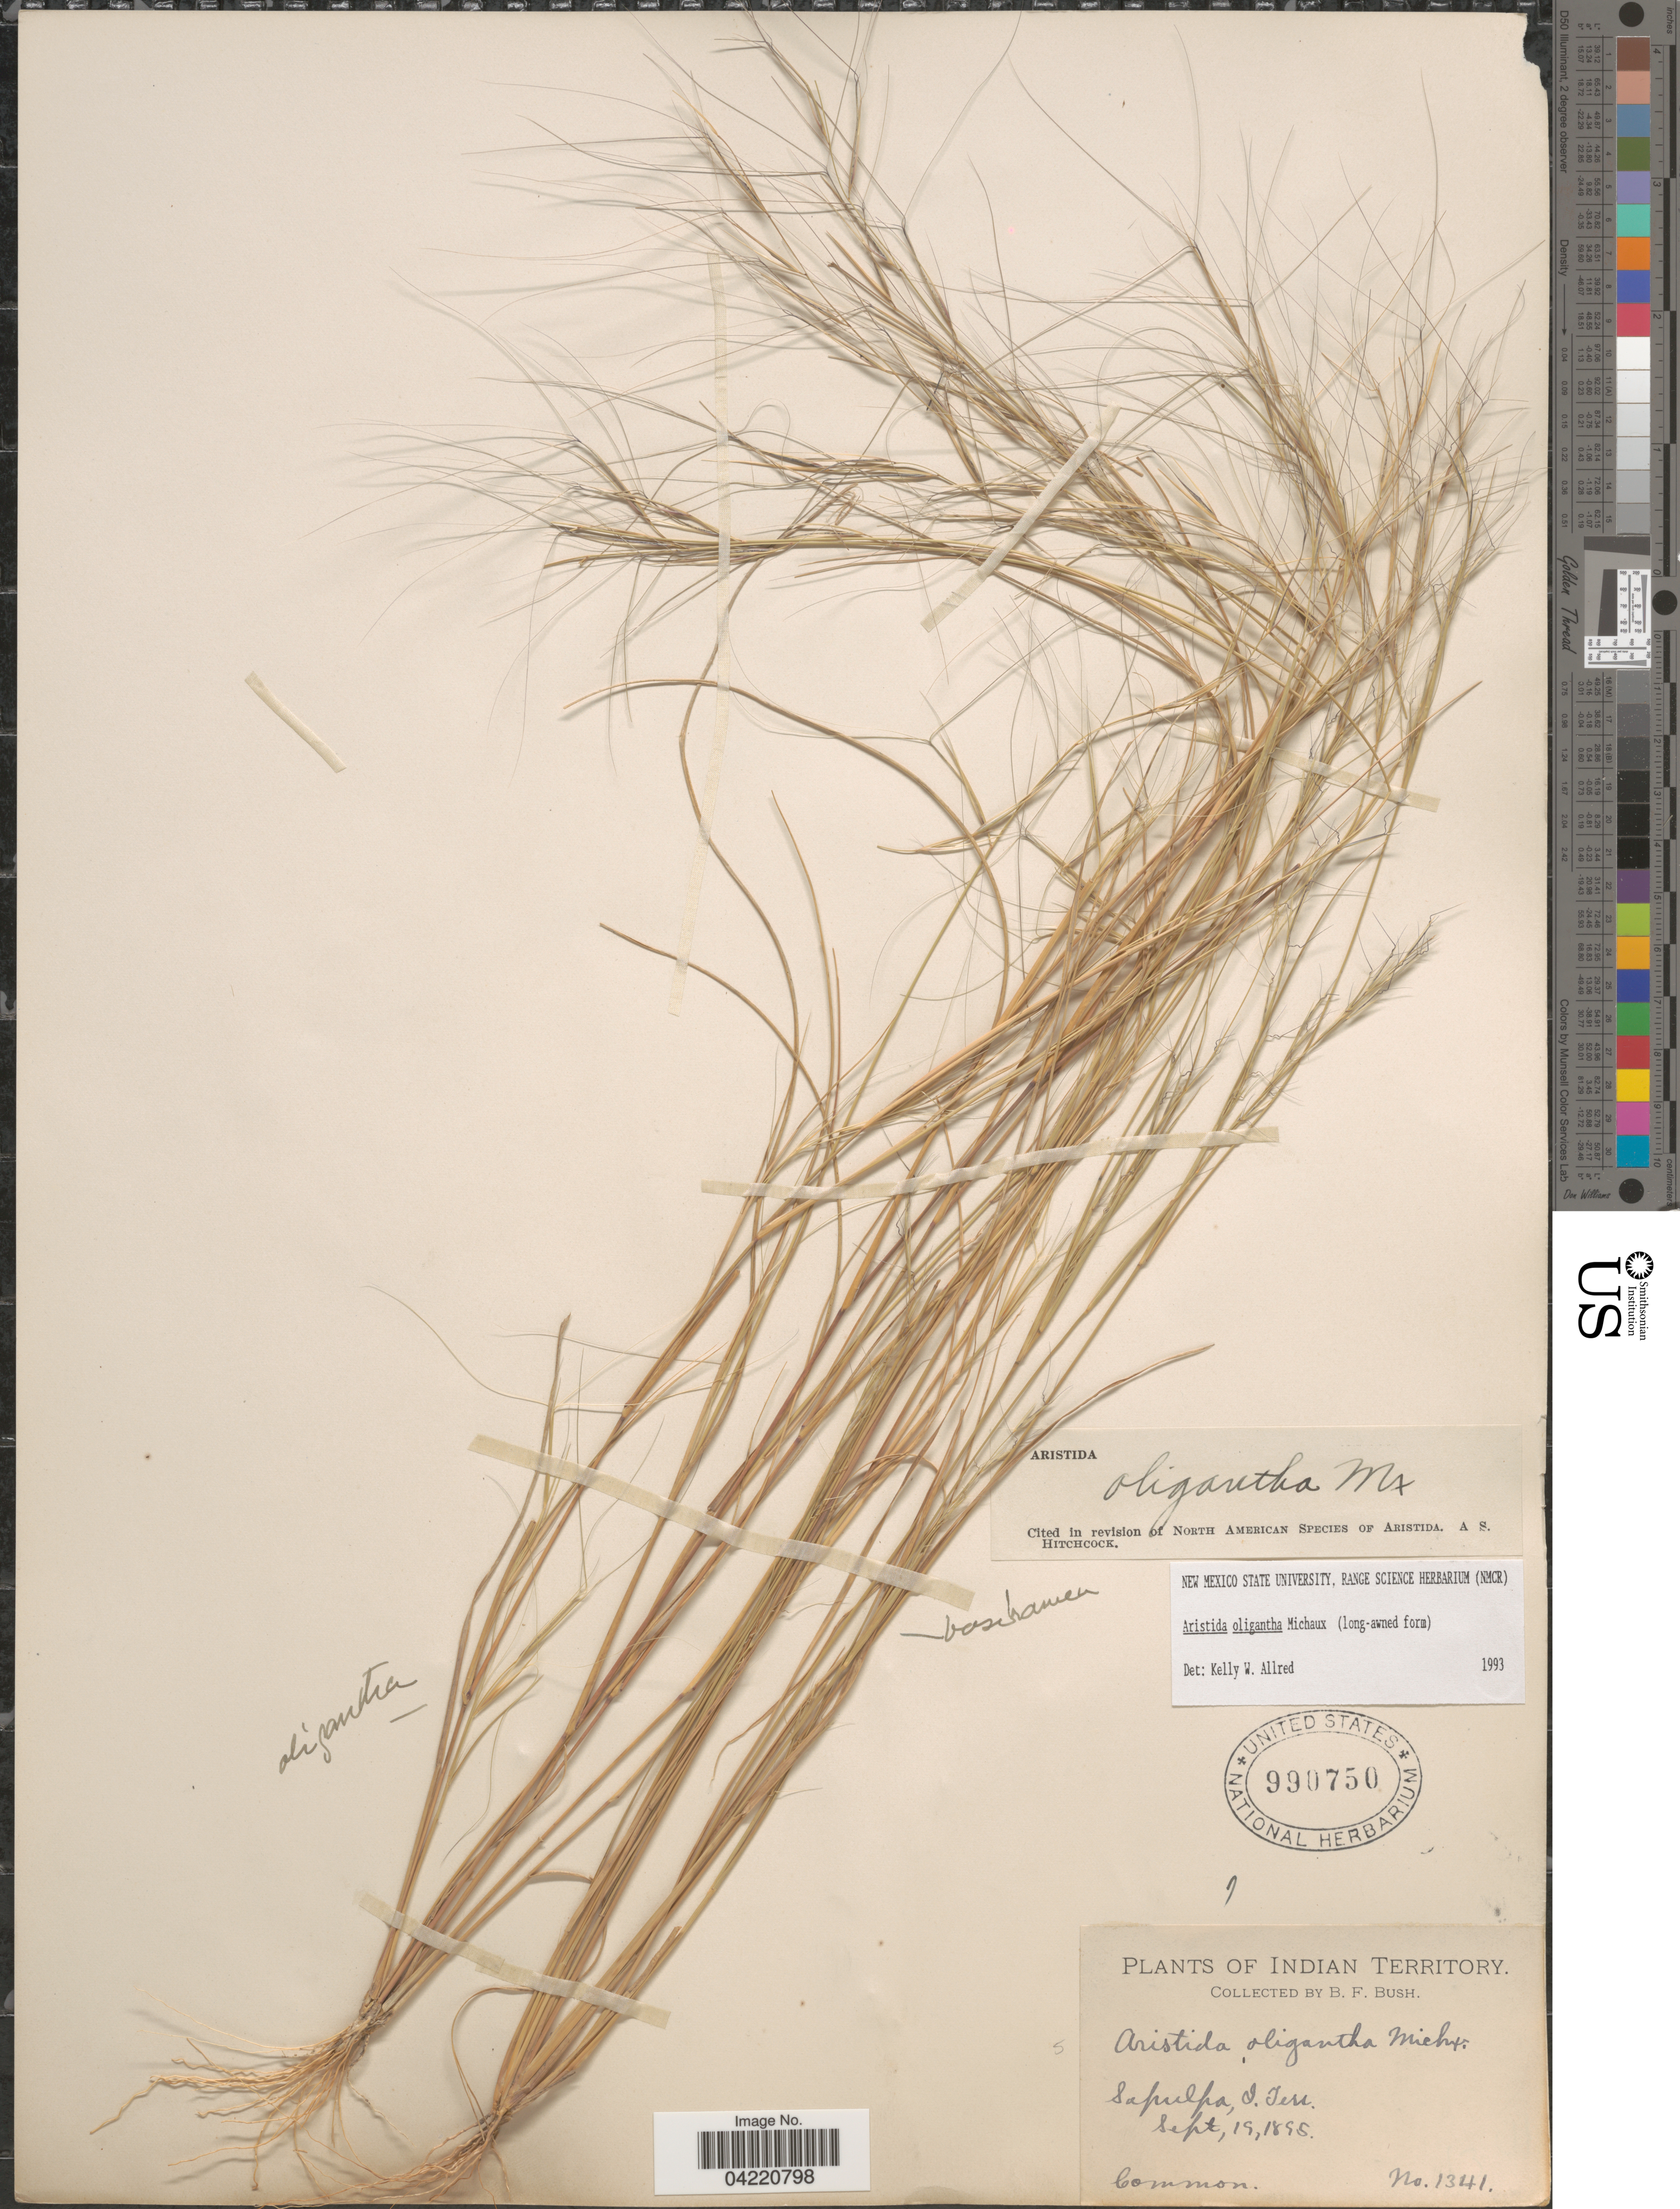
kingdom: Plantae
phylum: Tracheophyta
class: Liliopsida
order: Poales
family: Poaceae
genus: Aristida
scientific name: Aristida oligantha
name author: Michx.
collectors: B. F. Bush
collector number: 1341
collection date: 1895-09-19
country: United States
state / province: Oklahoma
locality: Indian Territory. Sapulpa.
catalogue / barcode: US 990750